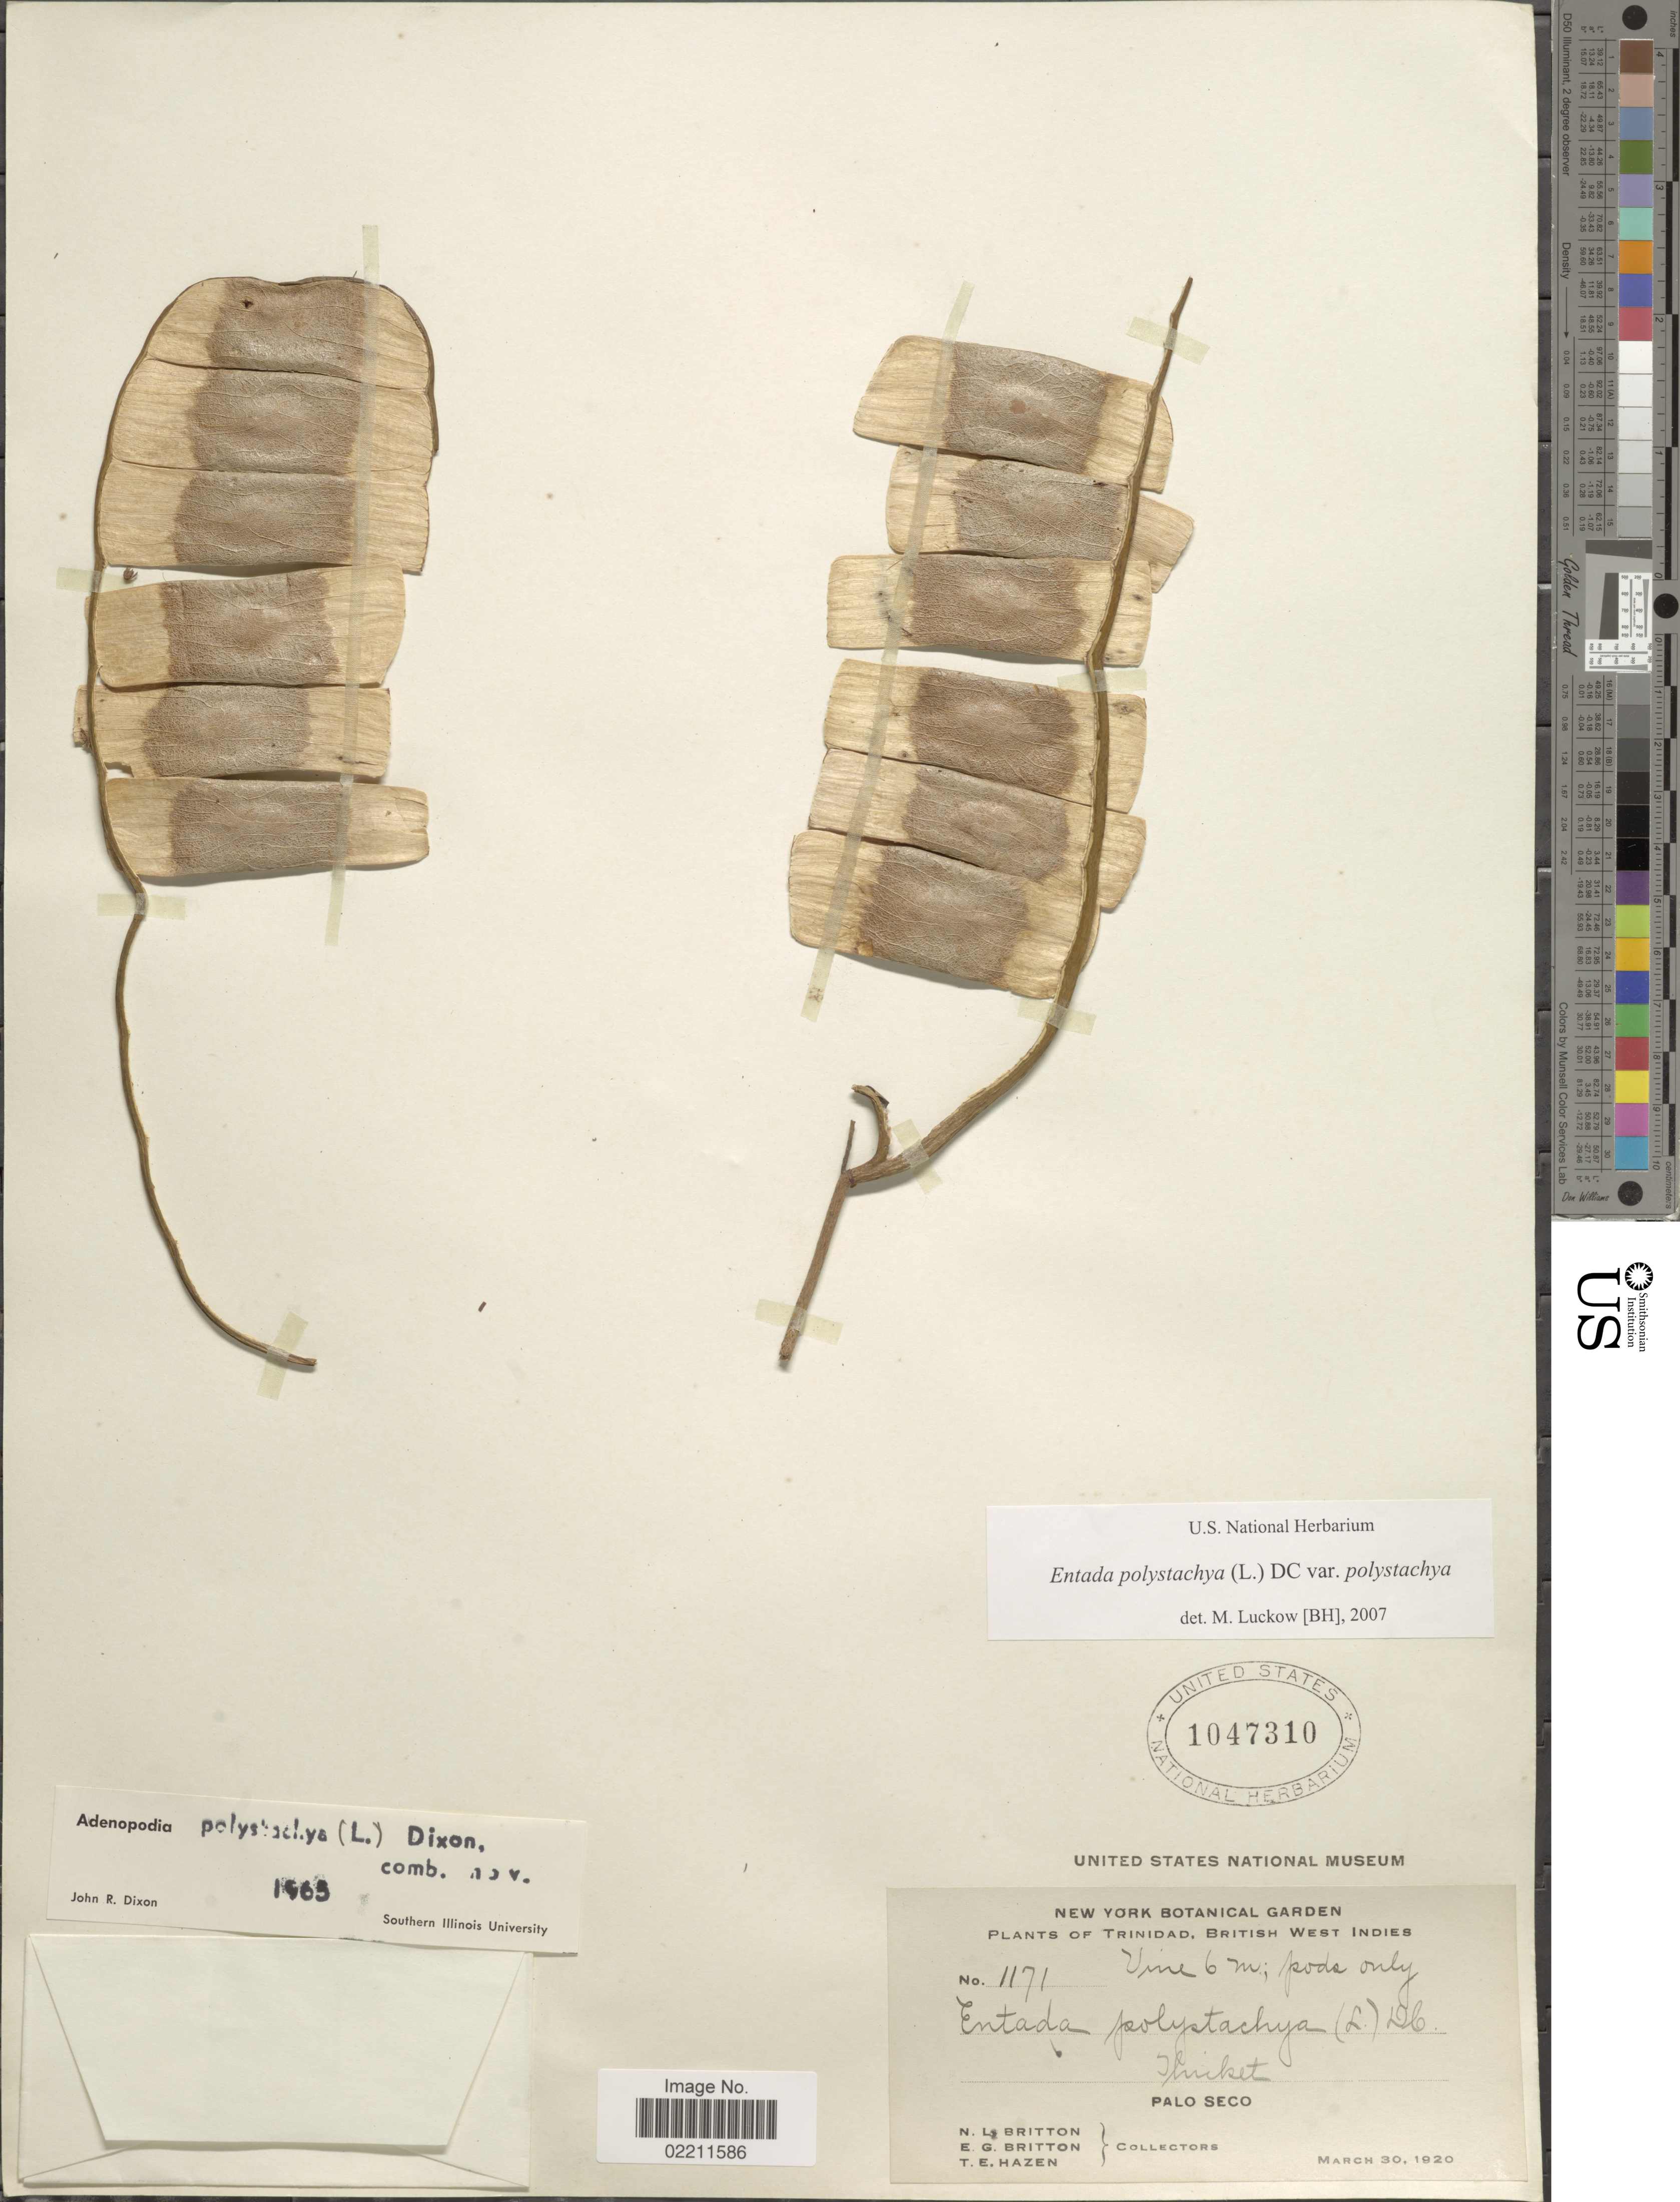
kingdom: Plantae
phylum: Tracheophyta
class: Magnoliopsida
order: Fabales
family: Fabaceae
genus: Entada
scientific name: Entada polystachya var. polystachya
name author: (L.) DC.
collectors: N. Britton, E. G. Britton & T. E. Hazen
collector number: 1171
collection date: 1920-03-30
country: Trinidad and Tobago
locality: Trinidad, British West Indies, Palo Seco.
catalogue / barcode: US 1047310